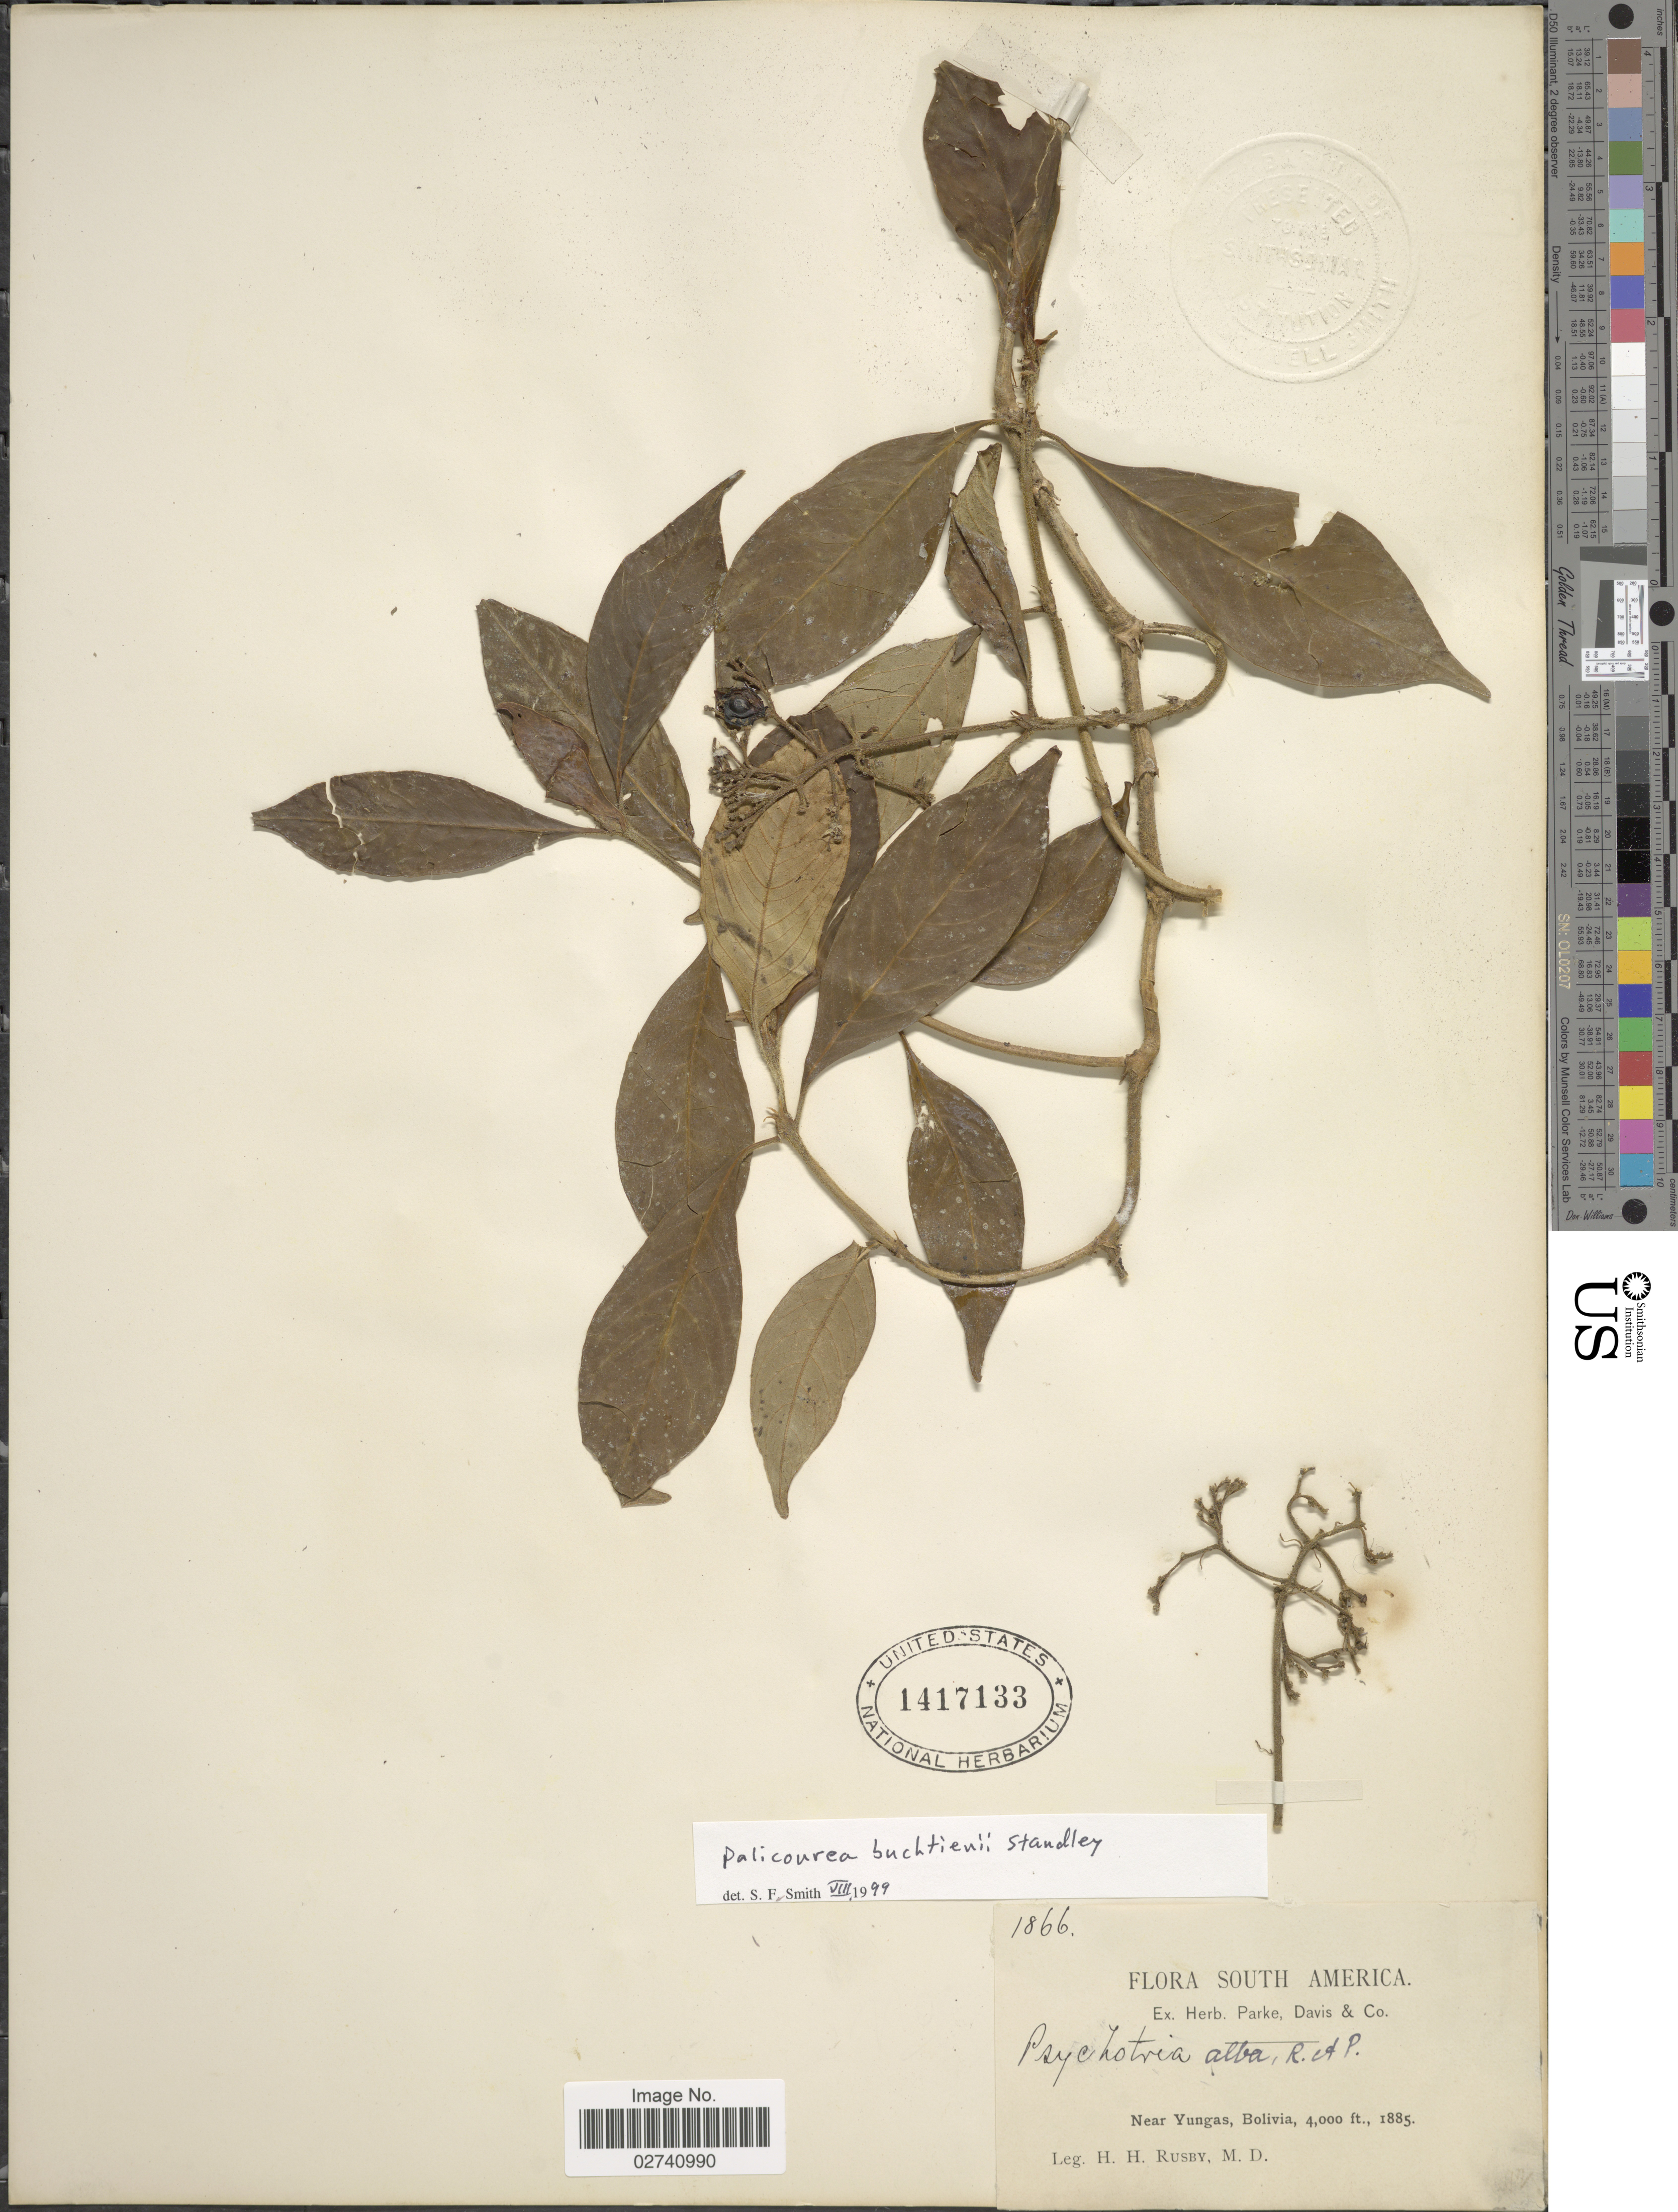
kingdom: Plantae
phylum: Tracheophyta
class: Magnoliopsida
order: Gentianales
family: Rubiaceae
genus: Palicourea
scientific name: Palicourea buchtienii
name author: Standl.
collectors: H. H. Rusby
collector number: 1866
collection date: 1885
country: Bolivia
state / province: La Paz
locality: Near Yungas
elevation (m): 1219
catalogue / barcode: US 1417133